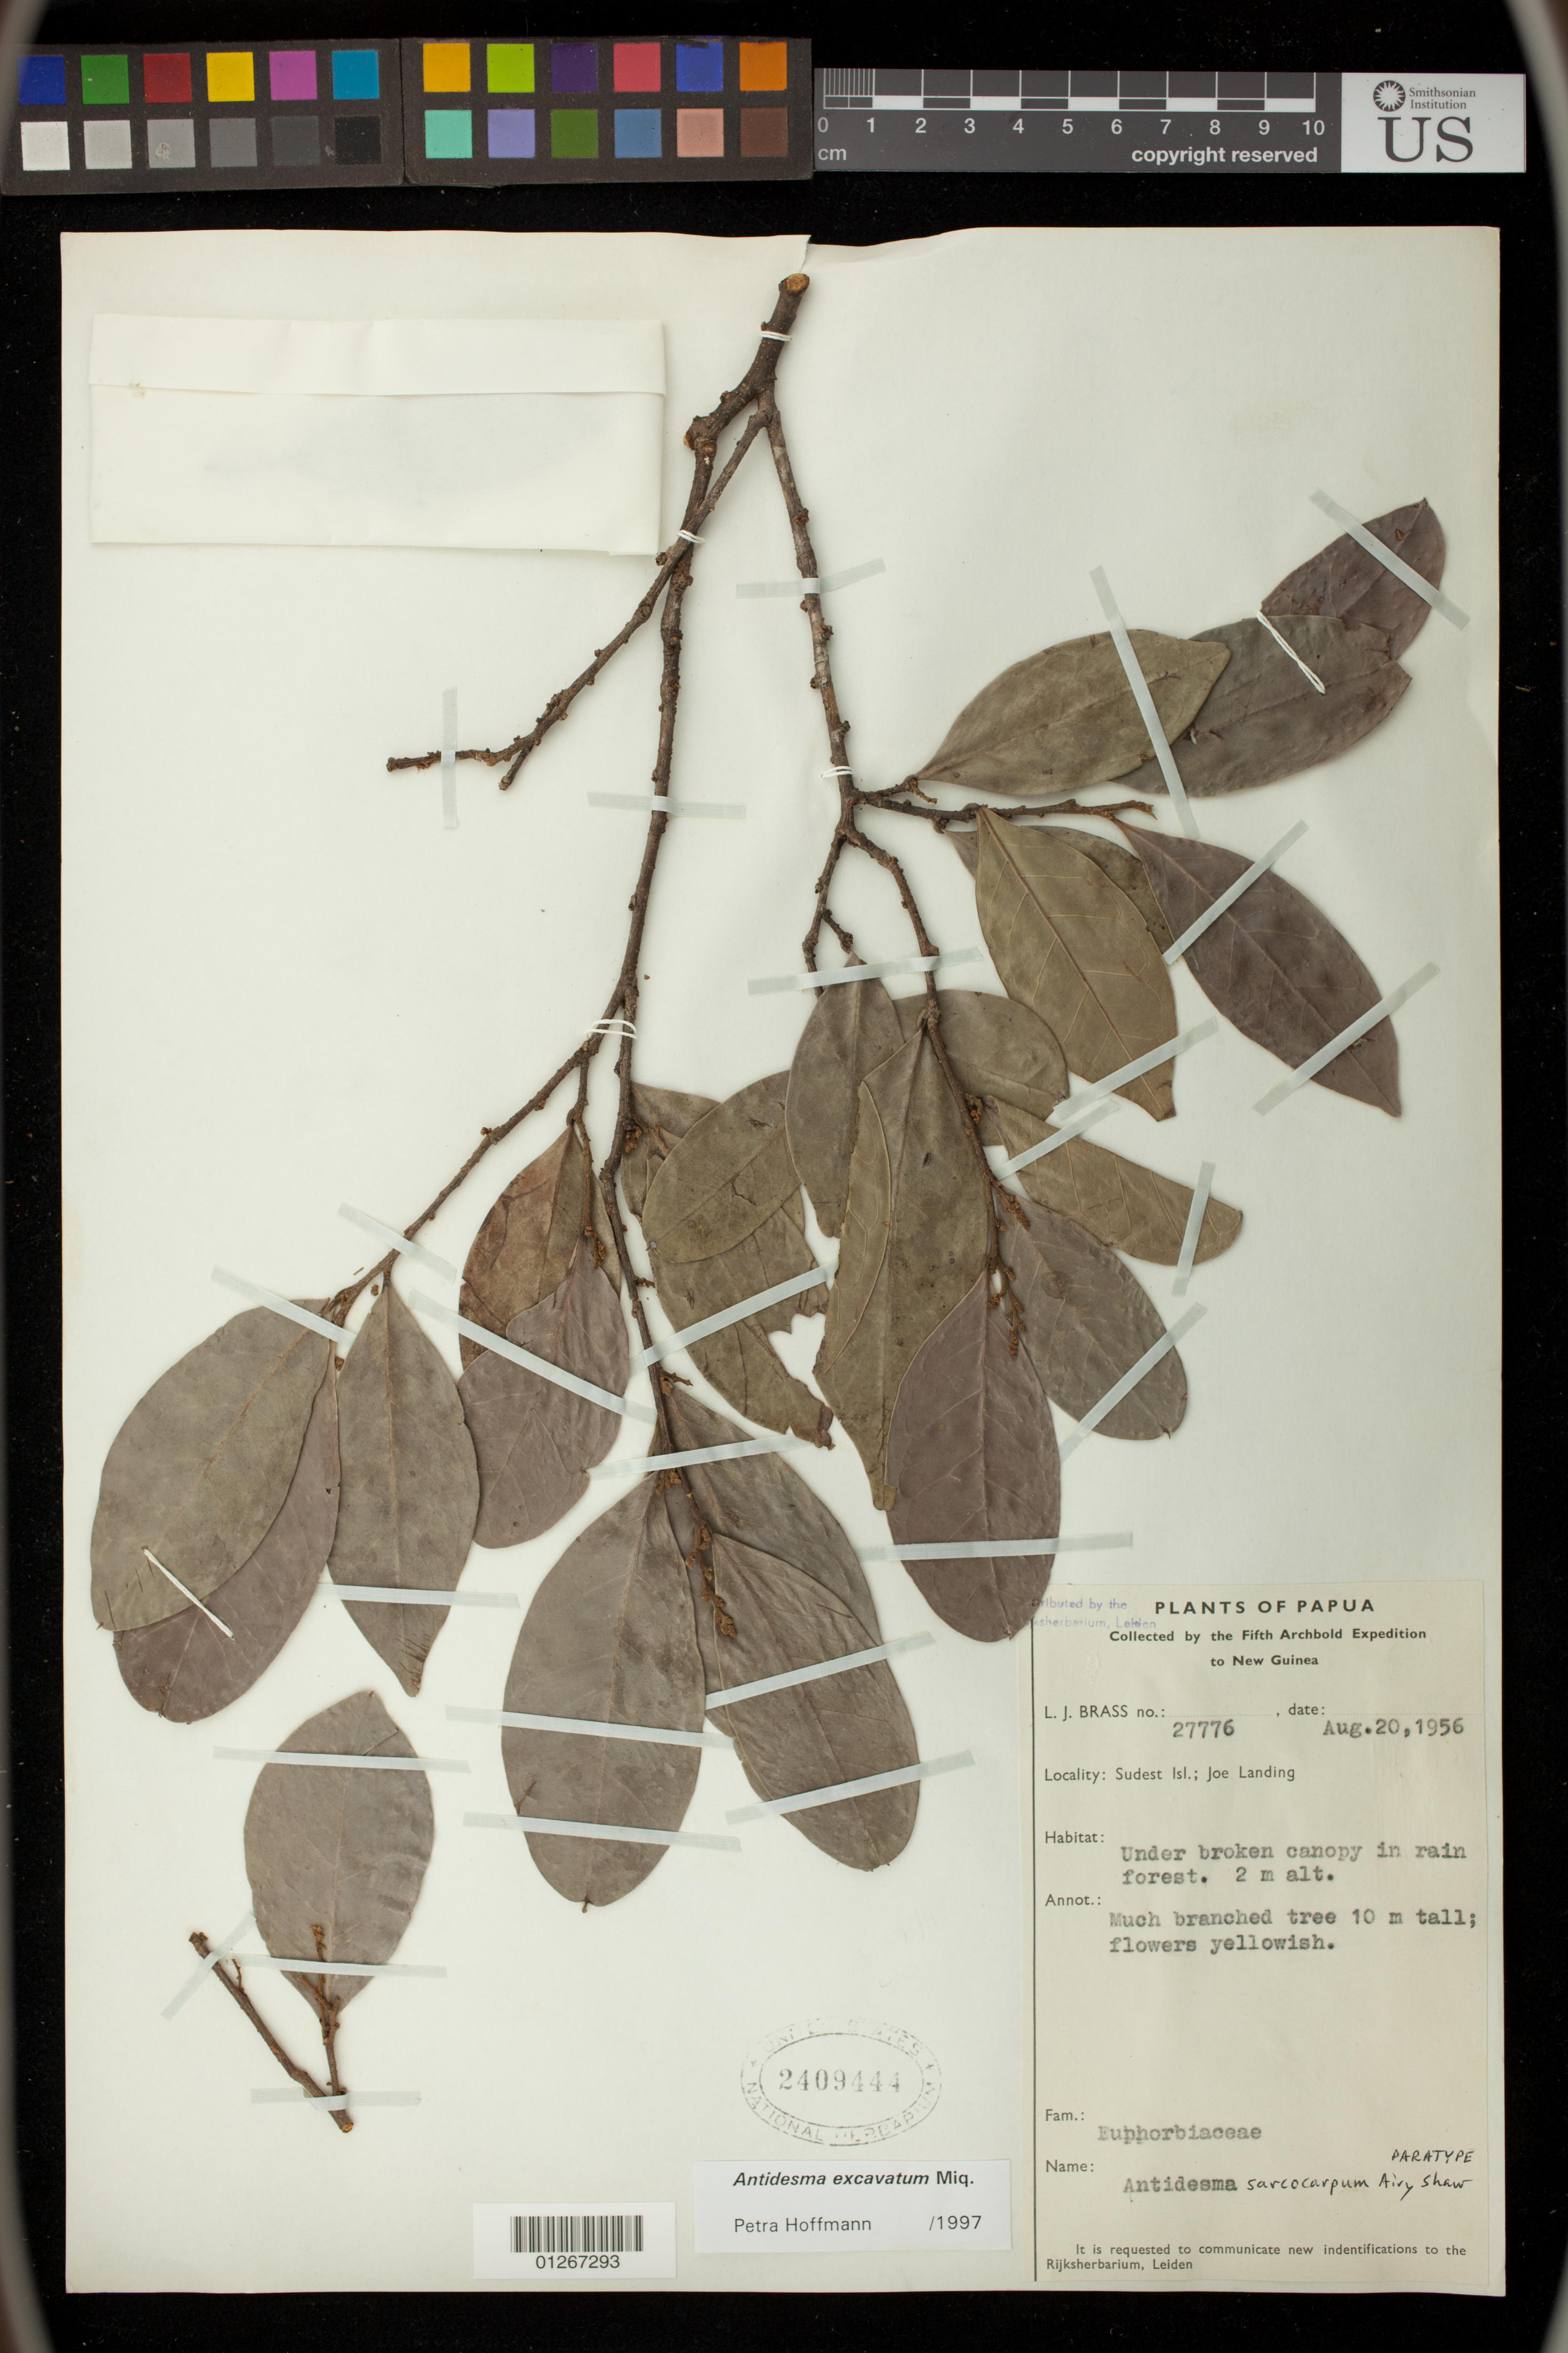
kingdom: Plantae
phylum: Tracheophyta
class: Magnoliopsida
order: Malpighiales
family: Phyllanthaceae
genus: Antidesma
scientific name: Antidesma excavatum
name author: Miq.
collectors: L. J. Brass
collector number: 27776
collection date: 1956-08-20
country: Papua New Guinea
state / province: Milne Bay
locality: Sudest Isl., Joe Landing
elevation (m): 2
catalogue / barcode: US 2409444